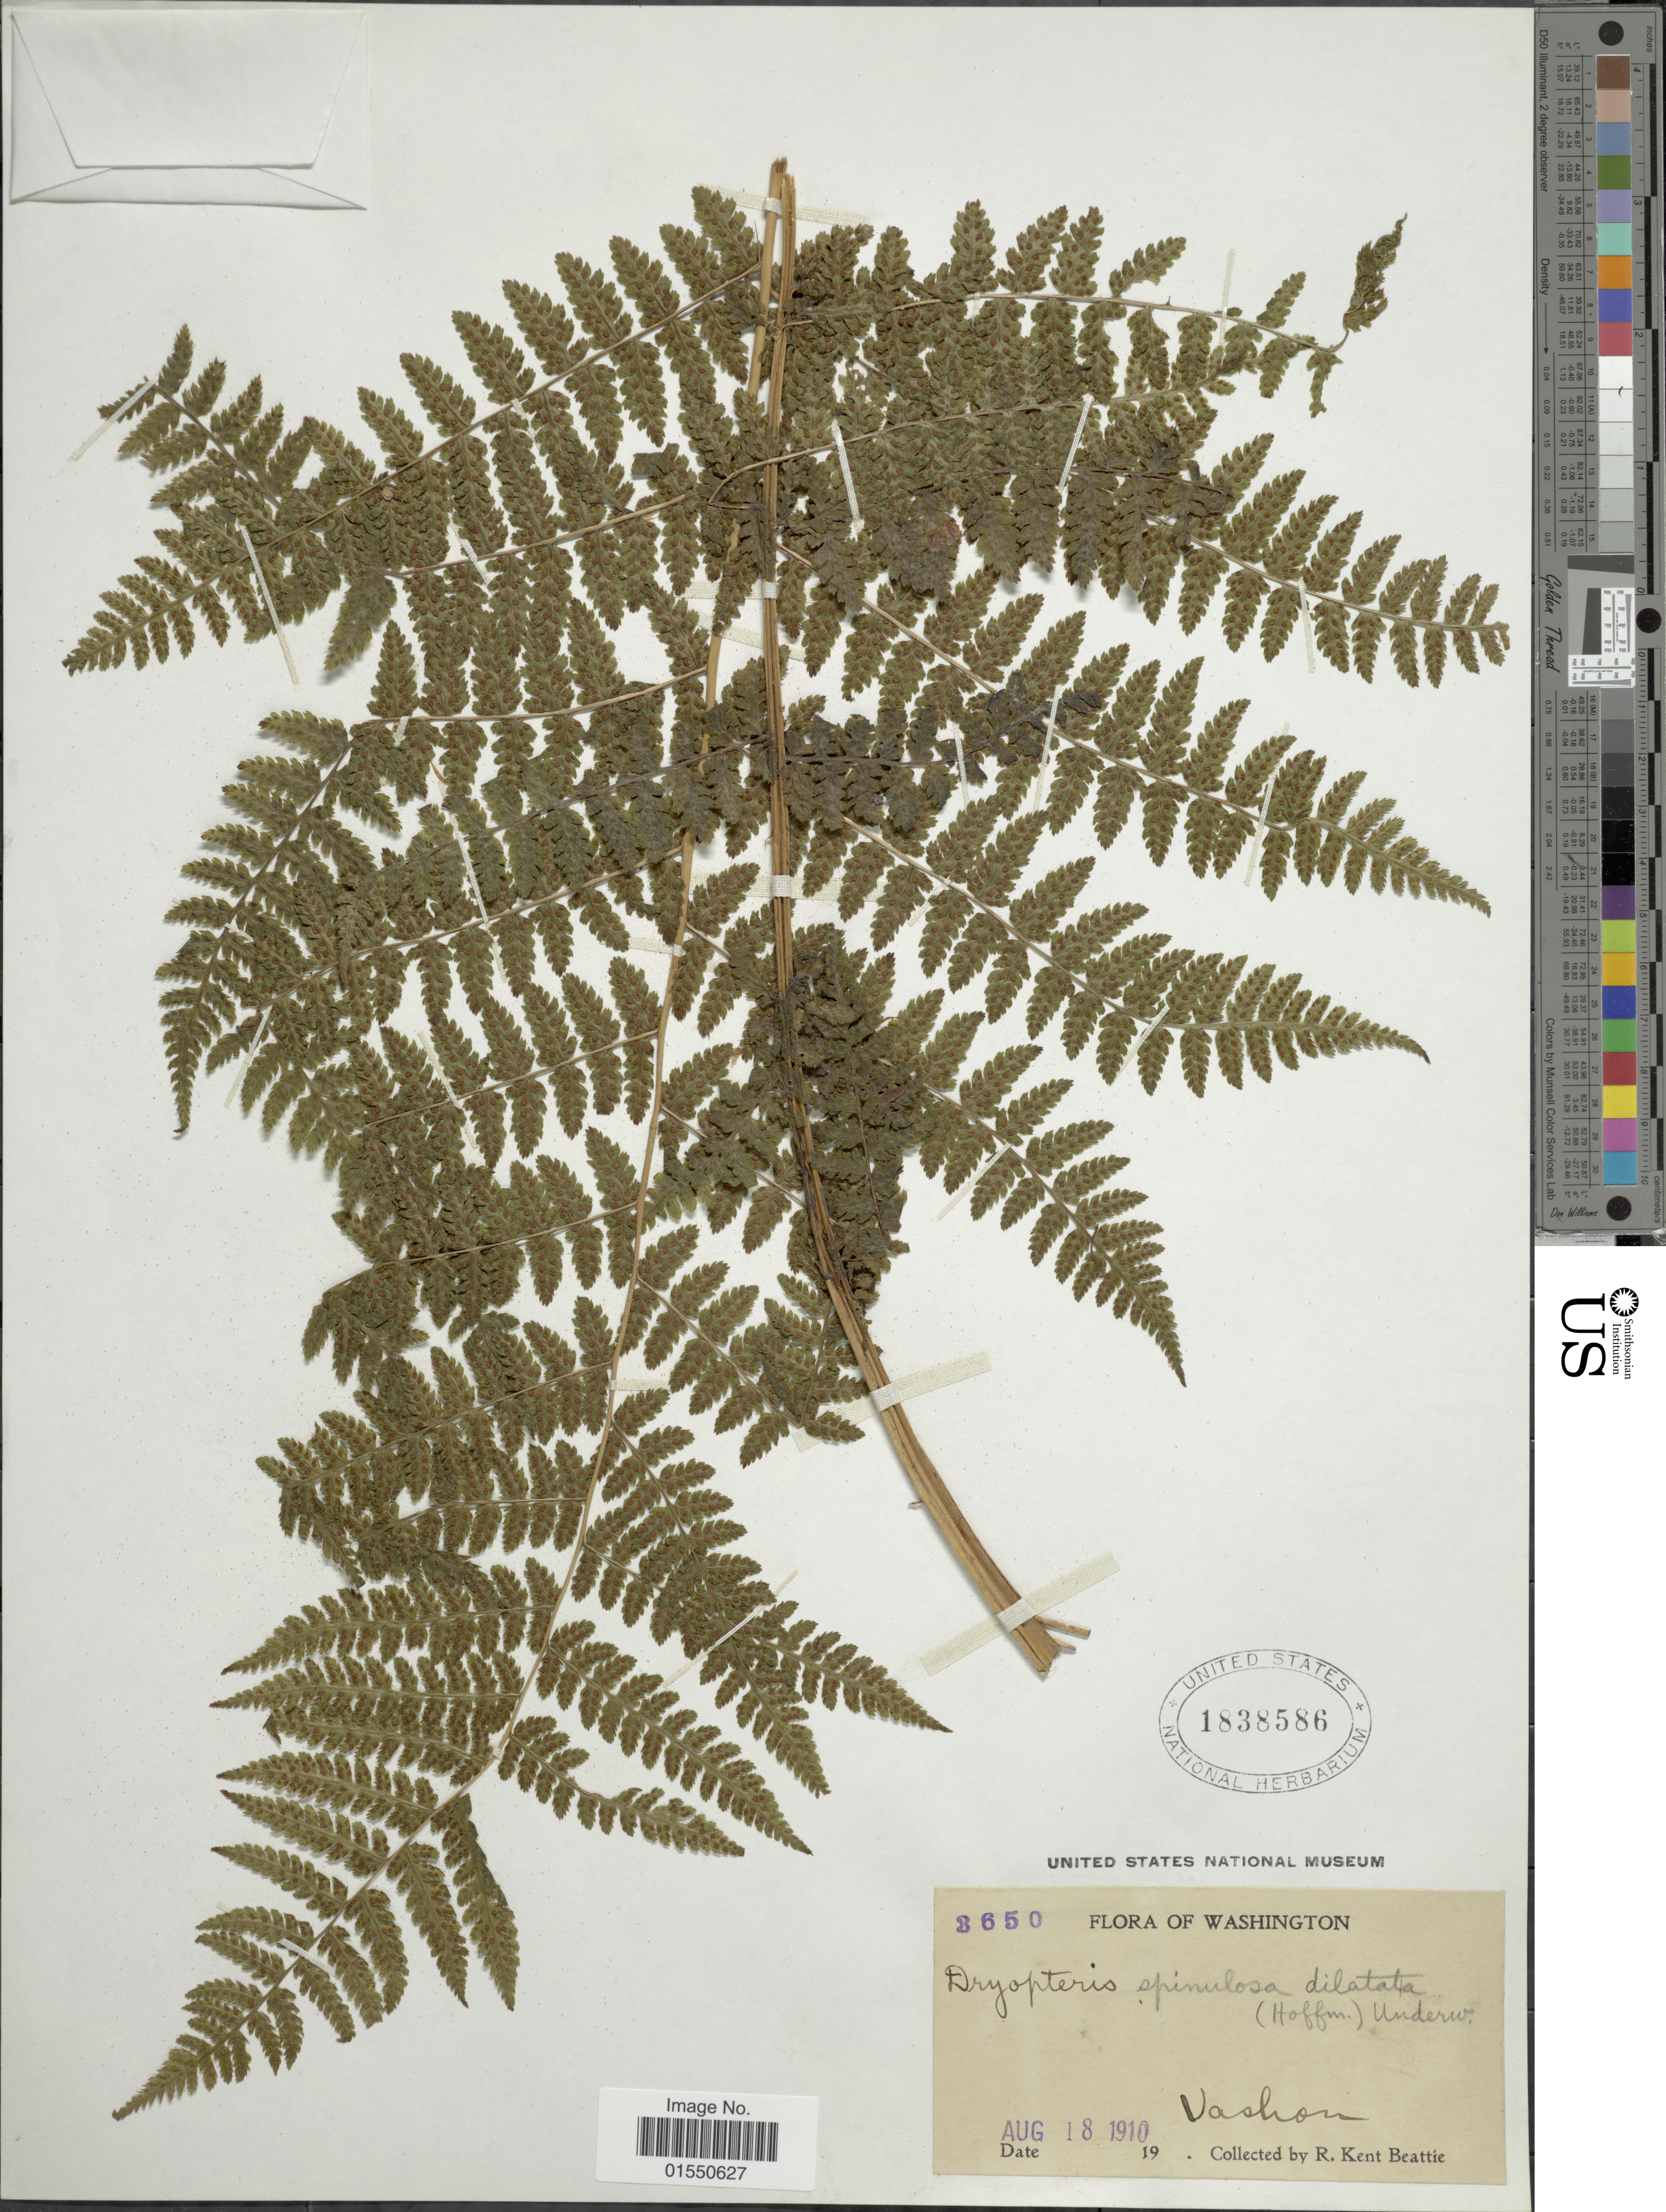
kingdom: Plantae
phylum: Tracheophyta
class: Polypodiopsida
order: Polypodiales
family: Dryopteridaceae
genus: Dryopteris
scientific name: Dryopteris expansa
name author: (C. Presl) Fraser-Jenk. & Jermy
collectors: R. K. Beattie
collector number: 3650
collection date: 1910-08-18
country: United States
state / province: Washington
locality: Vashon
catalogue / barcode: US 1838586